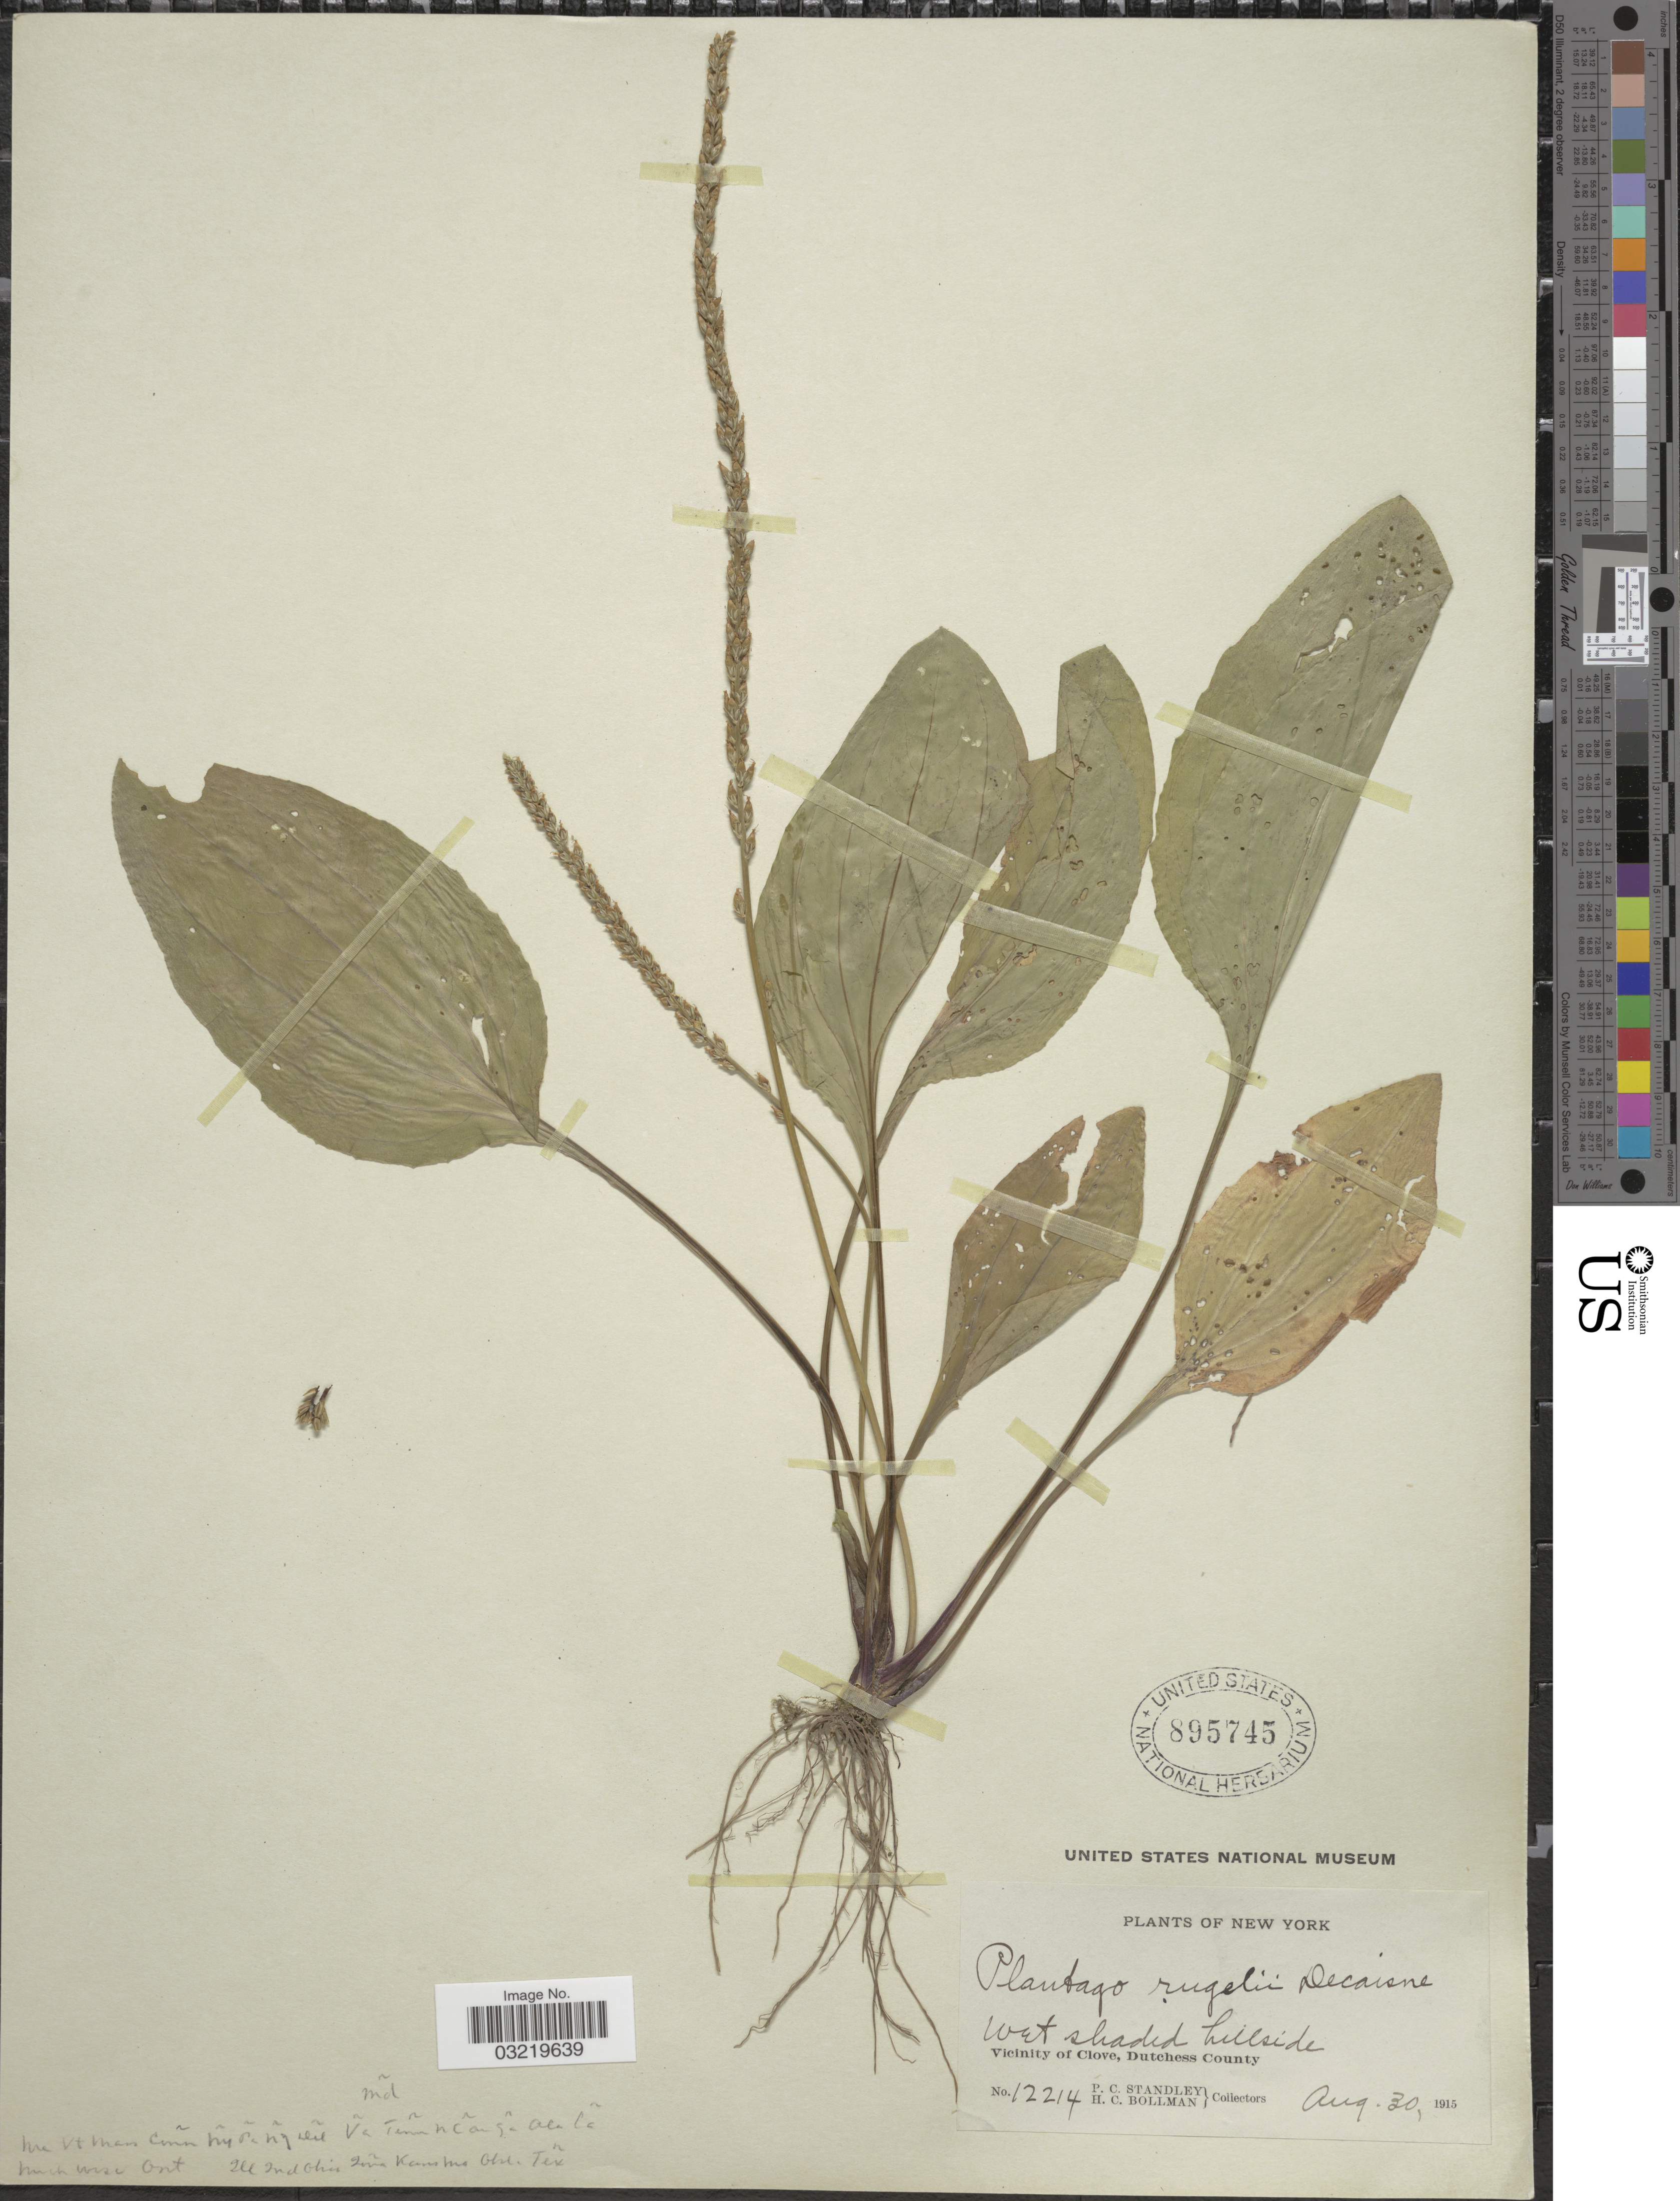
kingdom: Plantae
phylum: Tracheophyta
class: Magnoliopsida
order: Lamiales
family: Plantaginaceae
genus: Plantago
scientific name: Plantago rugelii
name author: Decne.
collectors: P. C. Standley & H. C. Bollman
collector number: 12214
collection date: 1915-08-30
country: United States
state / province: New York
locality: Vicinity of Clove, Dutchess County.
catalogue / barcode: US 895745